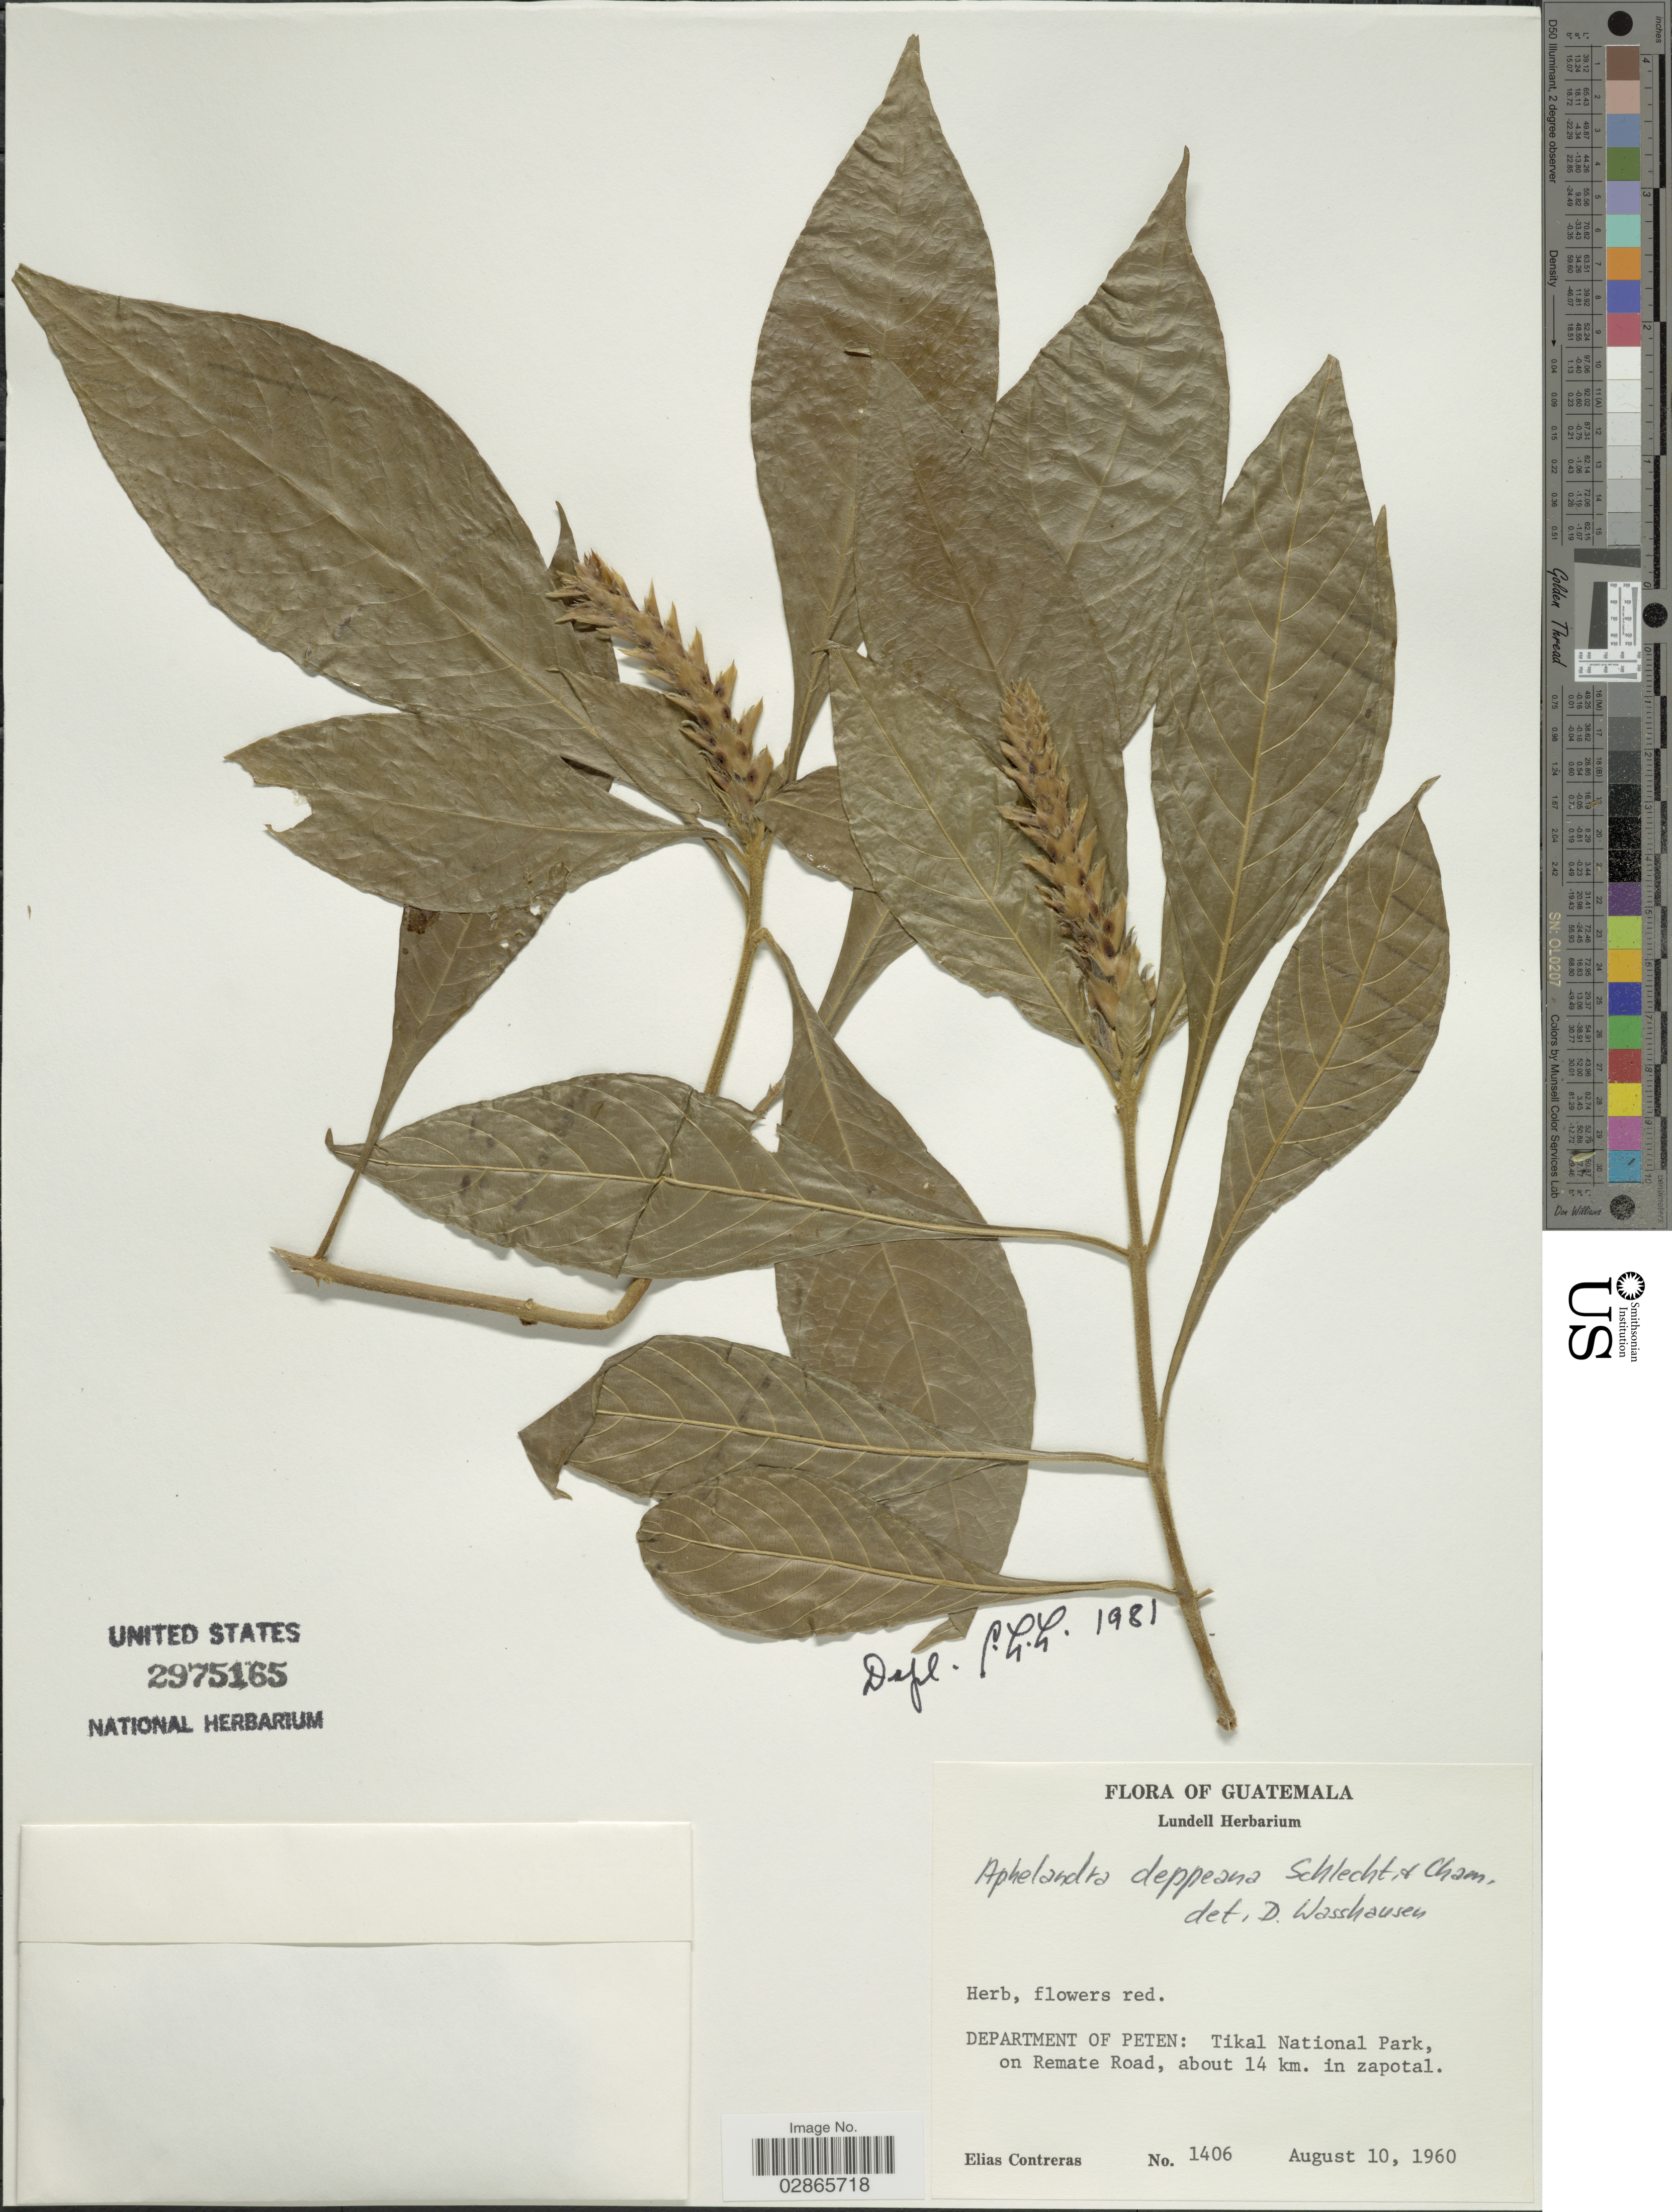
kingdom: Plantae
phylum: Tracheophyta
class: Magnoliopsida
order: Lamiales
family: Acanthaceae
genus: Aphelandra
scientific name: Aphelandra deppeana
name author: Schltdl. & Cham.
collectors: E. Contreras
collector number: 1406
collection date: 1960-08-10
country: Guatemala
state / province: El Petén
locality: Department of Peten: Tikal National Park, on Remate Road, about 14 km. in zapotal.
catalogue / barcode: US 2975165